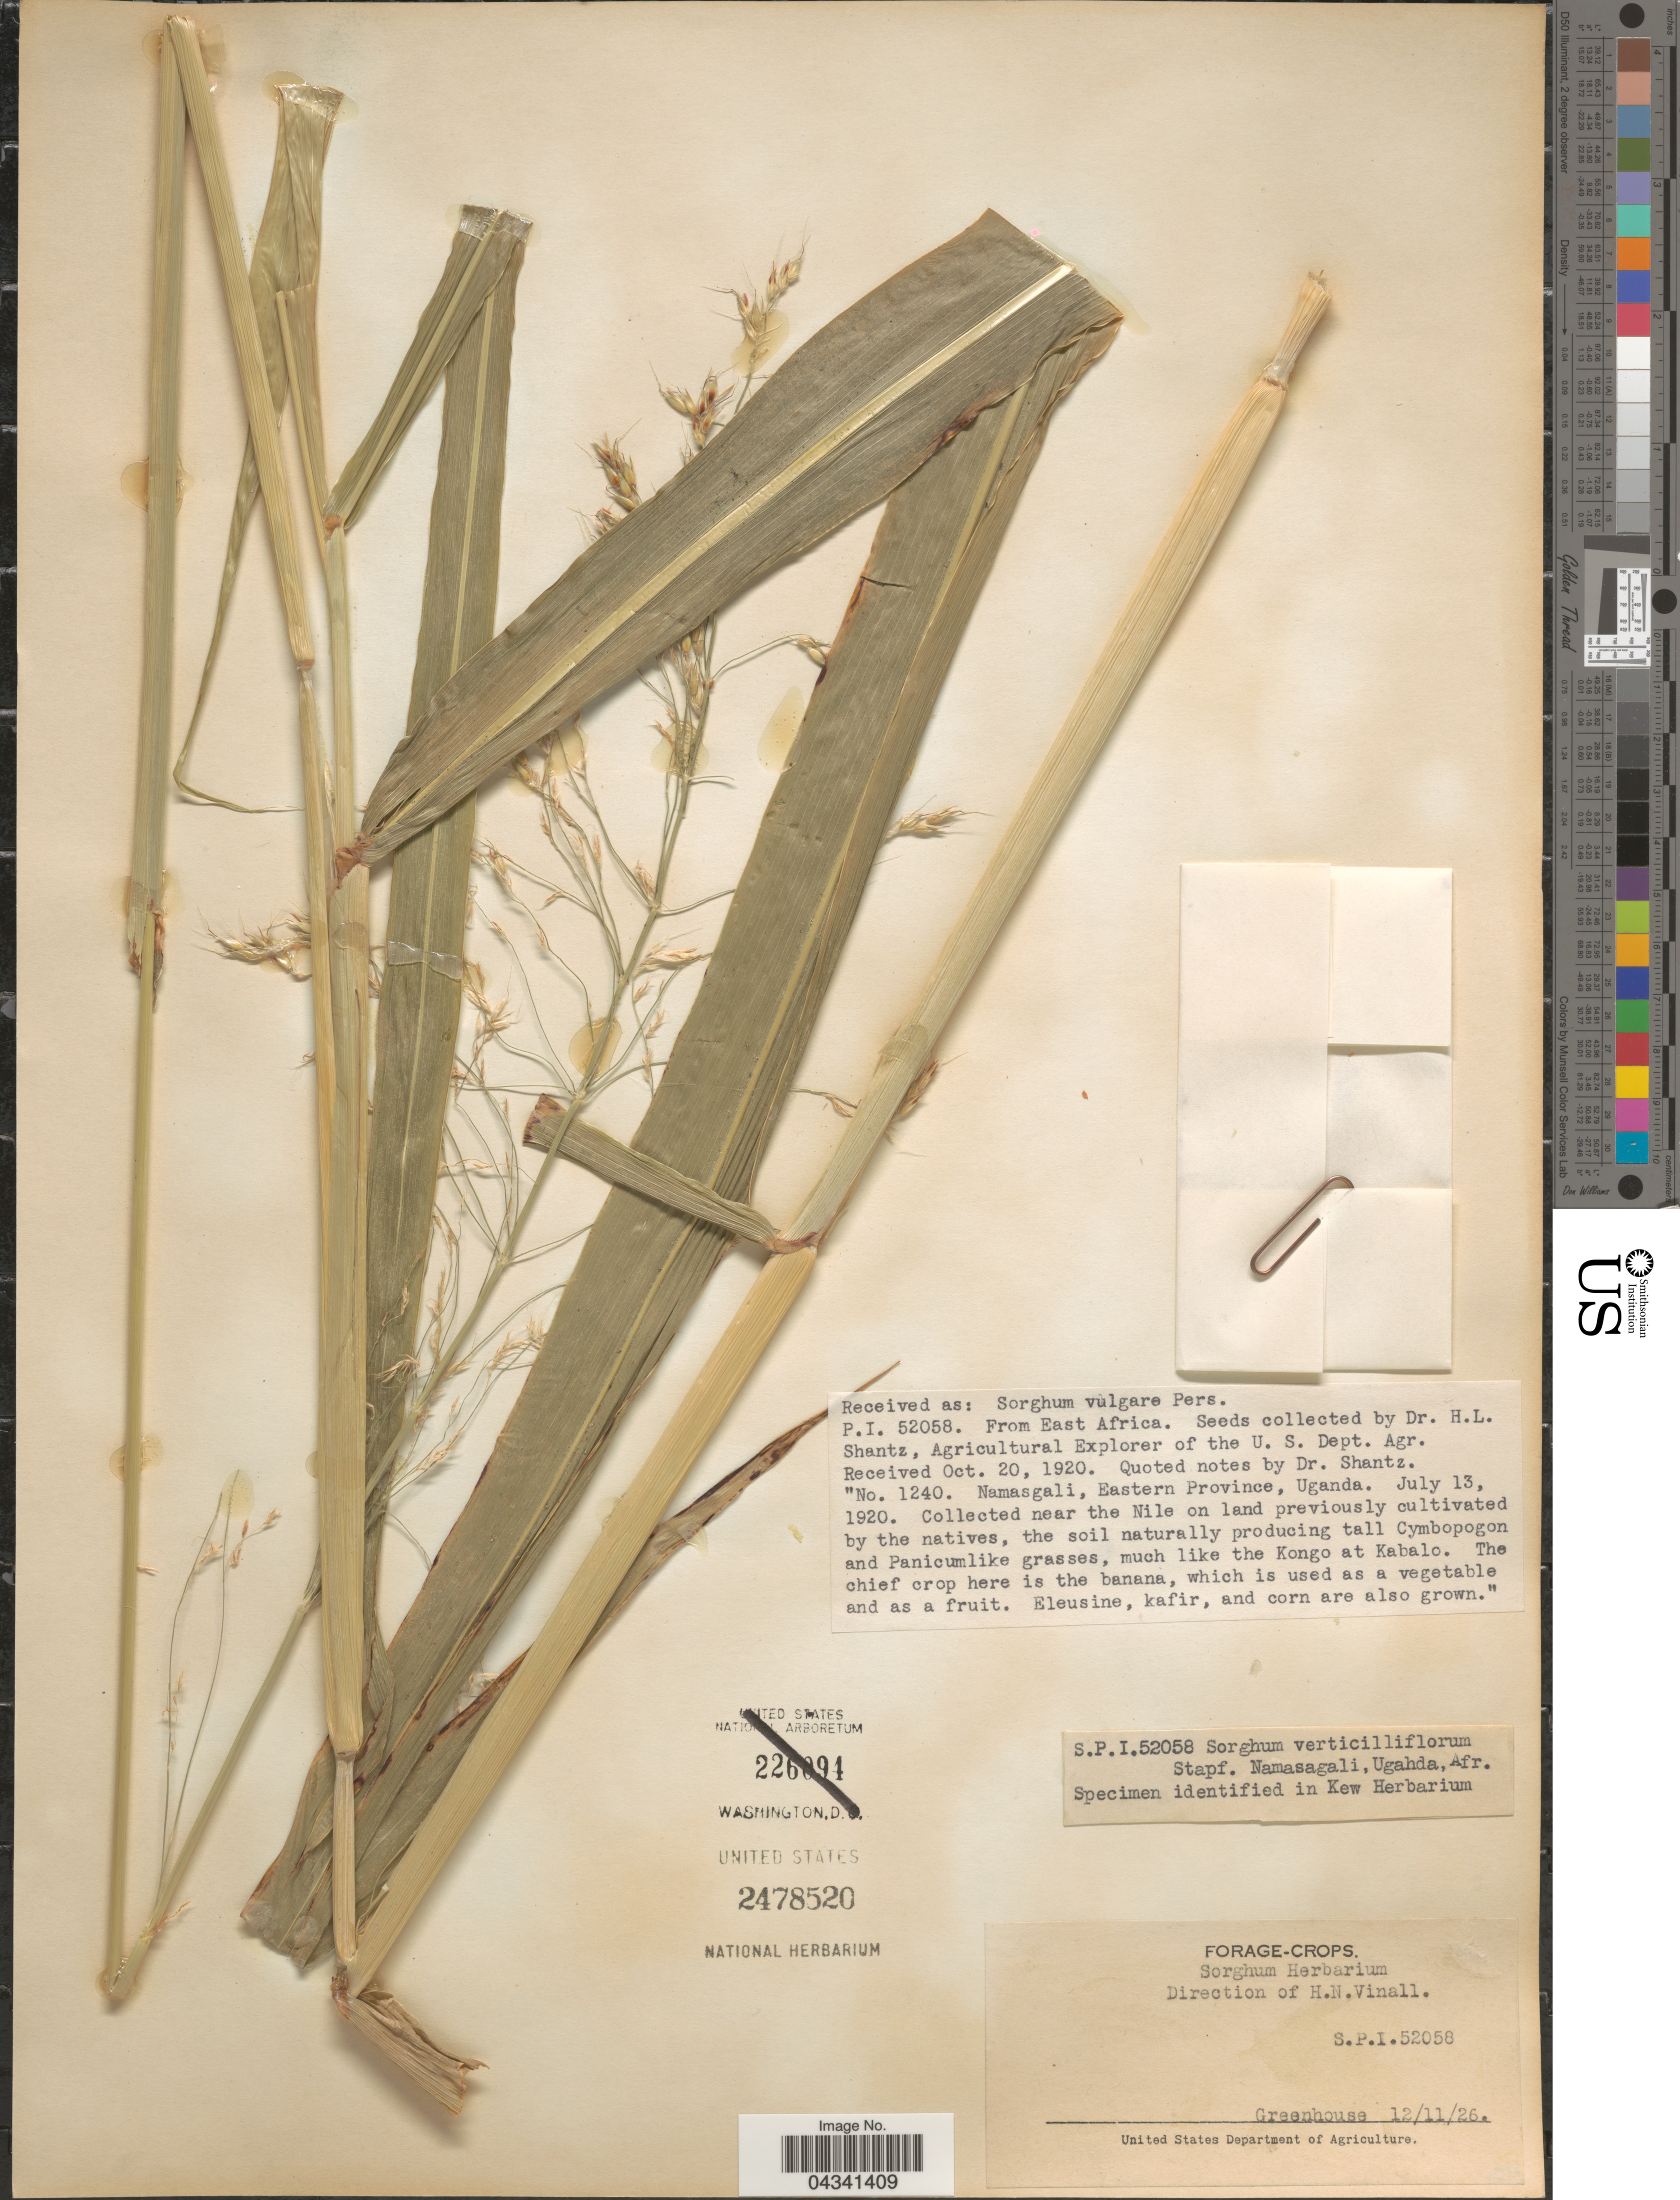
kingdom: Plantae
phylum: Tracheophyta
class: Liliopsida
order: Poales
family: Poaceae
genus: Sorghum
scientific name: Sorghum arundinaceum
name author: (Desv.) Stapf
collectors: H. Vinall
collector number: S.P.I. 52058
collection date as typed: Transcribed d/m/y: 11/12/26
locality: Greenhouse.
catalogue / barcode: US 2478520